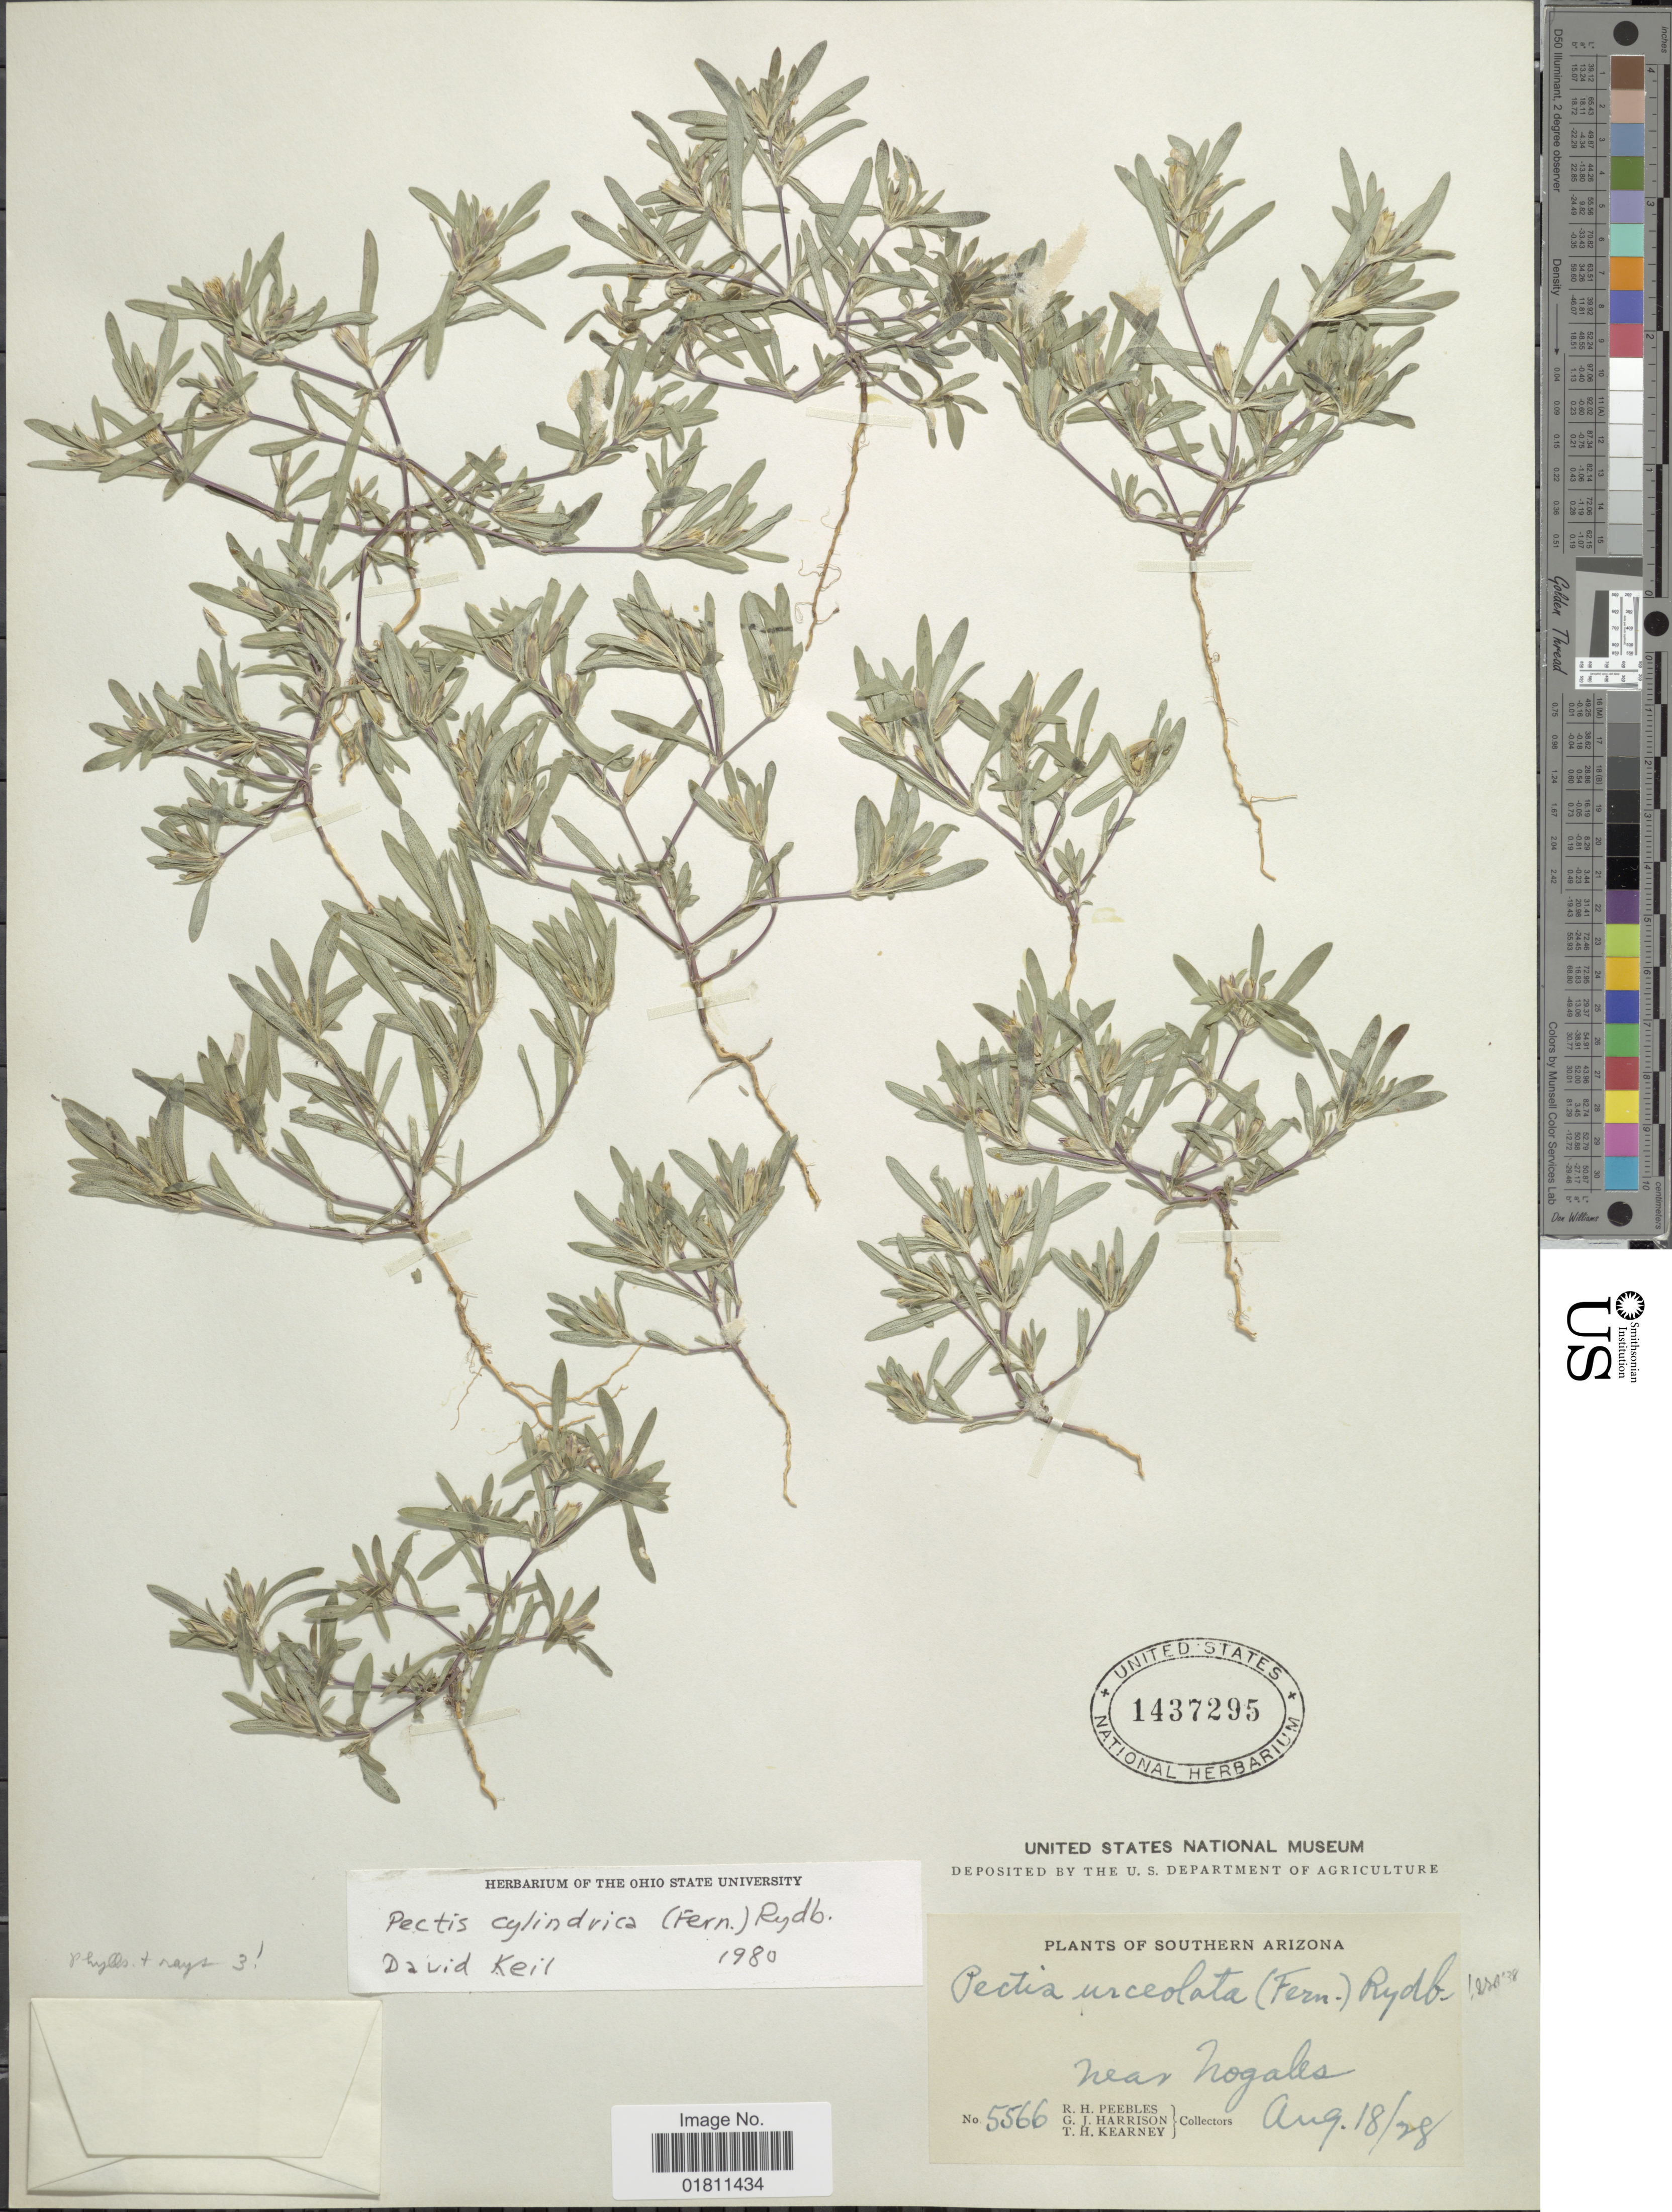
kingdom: Plantae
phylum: Tracheophyta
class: Magnoliopsida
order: Asterales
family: Asteraceae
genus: Pectis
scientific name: Pectis cylindrica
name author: (Fernald) Rydb.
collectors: R. H. Peebles, G. J. Harrison & T. H. Kearney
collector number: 5566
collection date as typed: Transcribed d/m/y: 18/8/28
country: United States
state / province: Arizona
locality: Arizona, Near Nogales.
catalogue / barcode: US 1437295